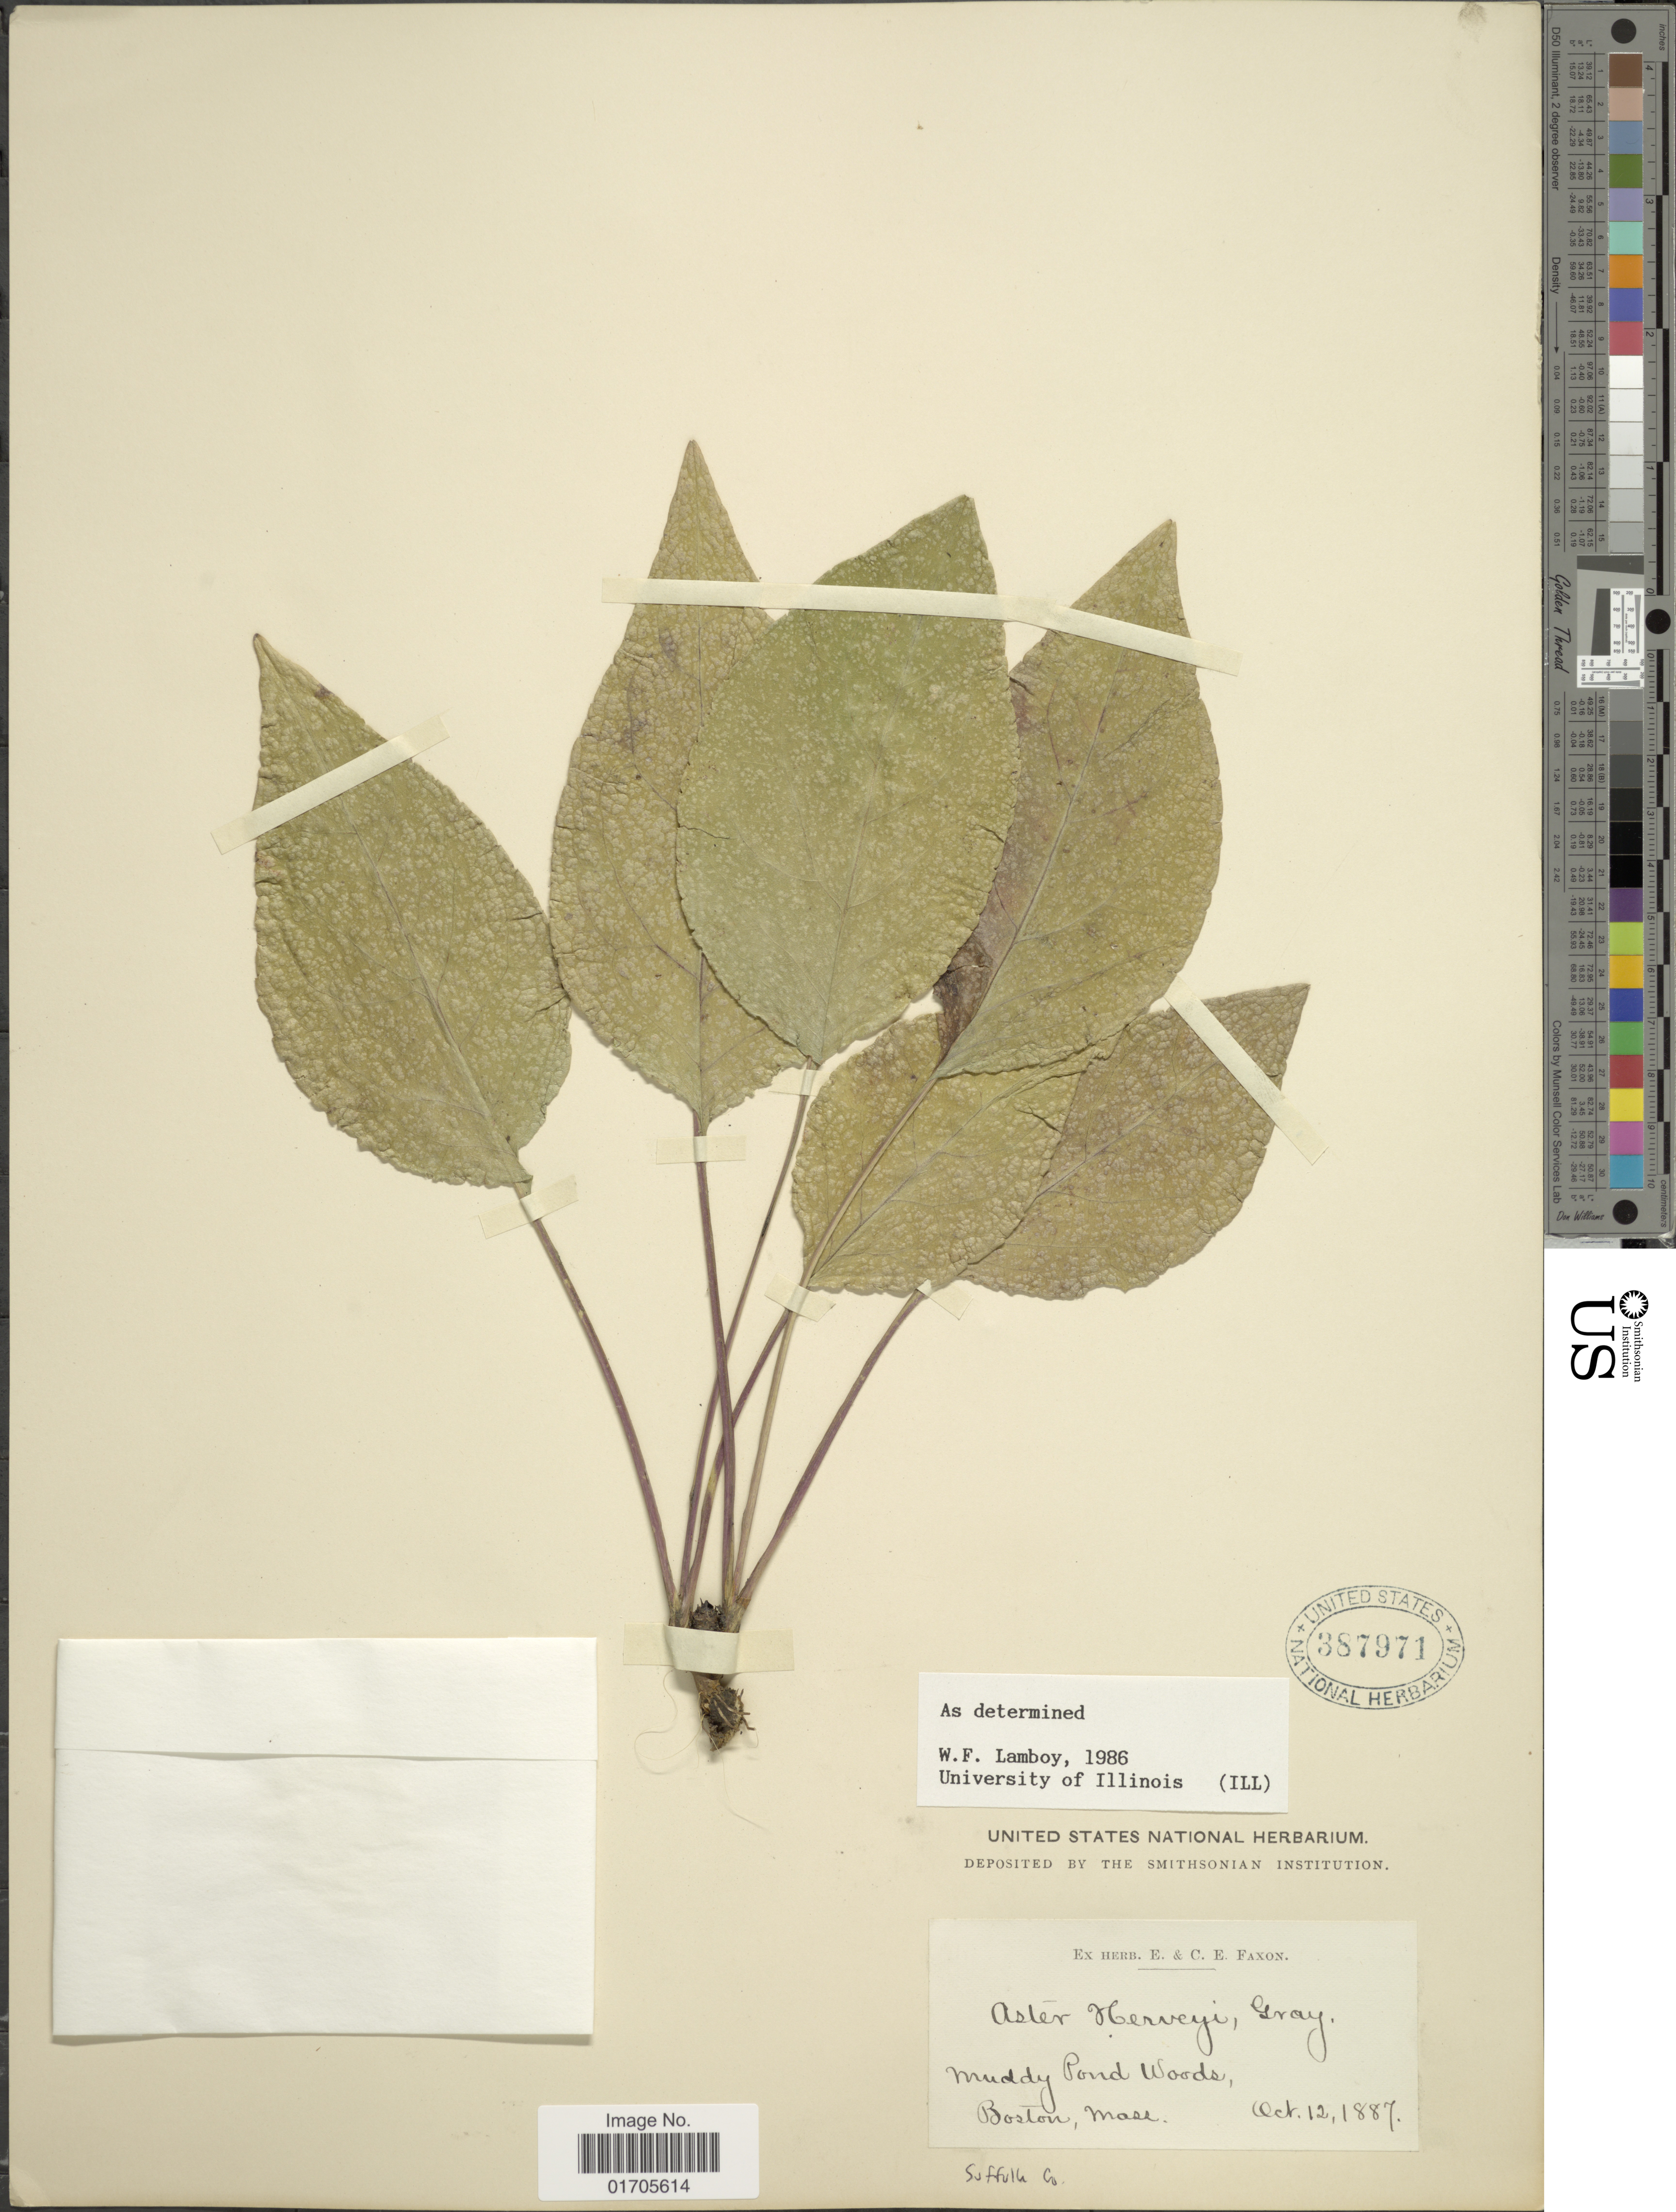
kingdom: Plantae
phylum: Tracheophyta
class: Magnoliopsida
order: Asterales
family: Asteraceae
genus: Eurybia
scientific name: Eurybia x herveyi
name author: (A. Gray) G.L. Nesom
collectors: ex herb. E. & C.E. Faxon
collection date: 1887-10-12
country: United States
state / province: Massachusetts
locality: Muddy Pond Woods, Boston, Mass. Suffolk Co.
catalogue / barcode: US 387971